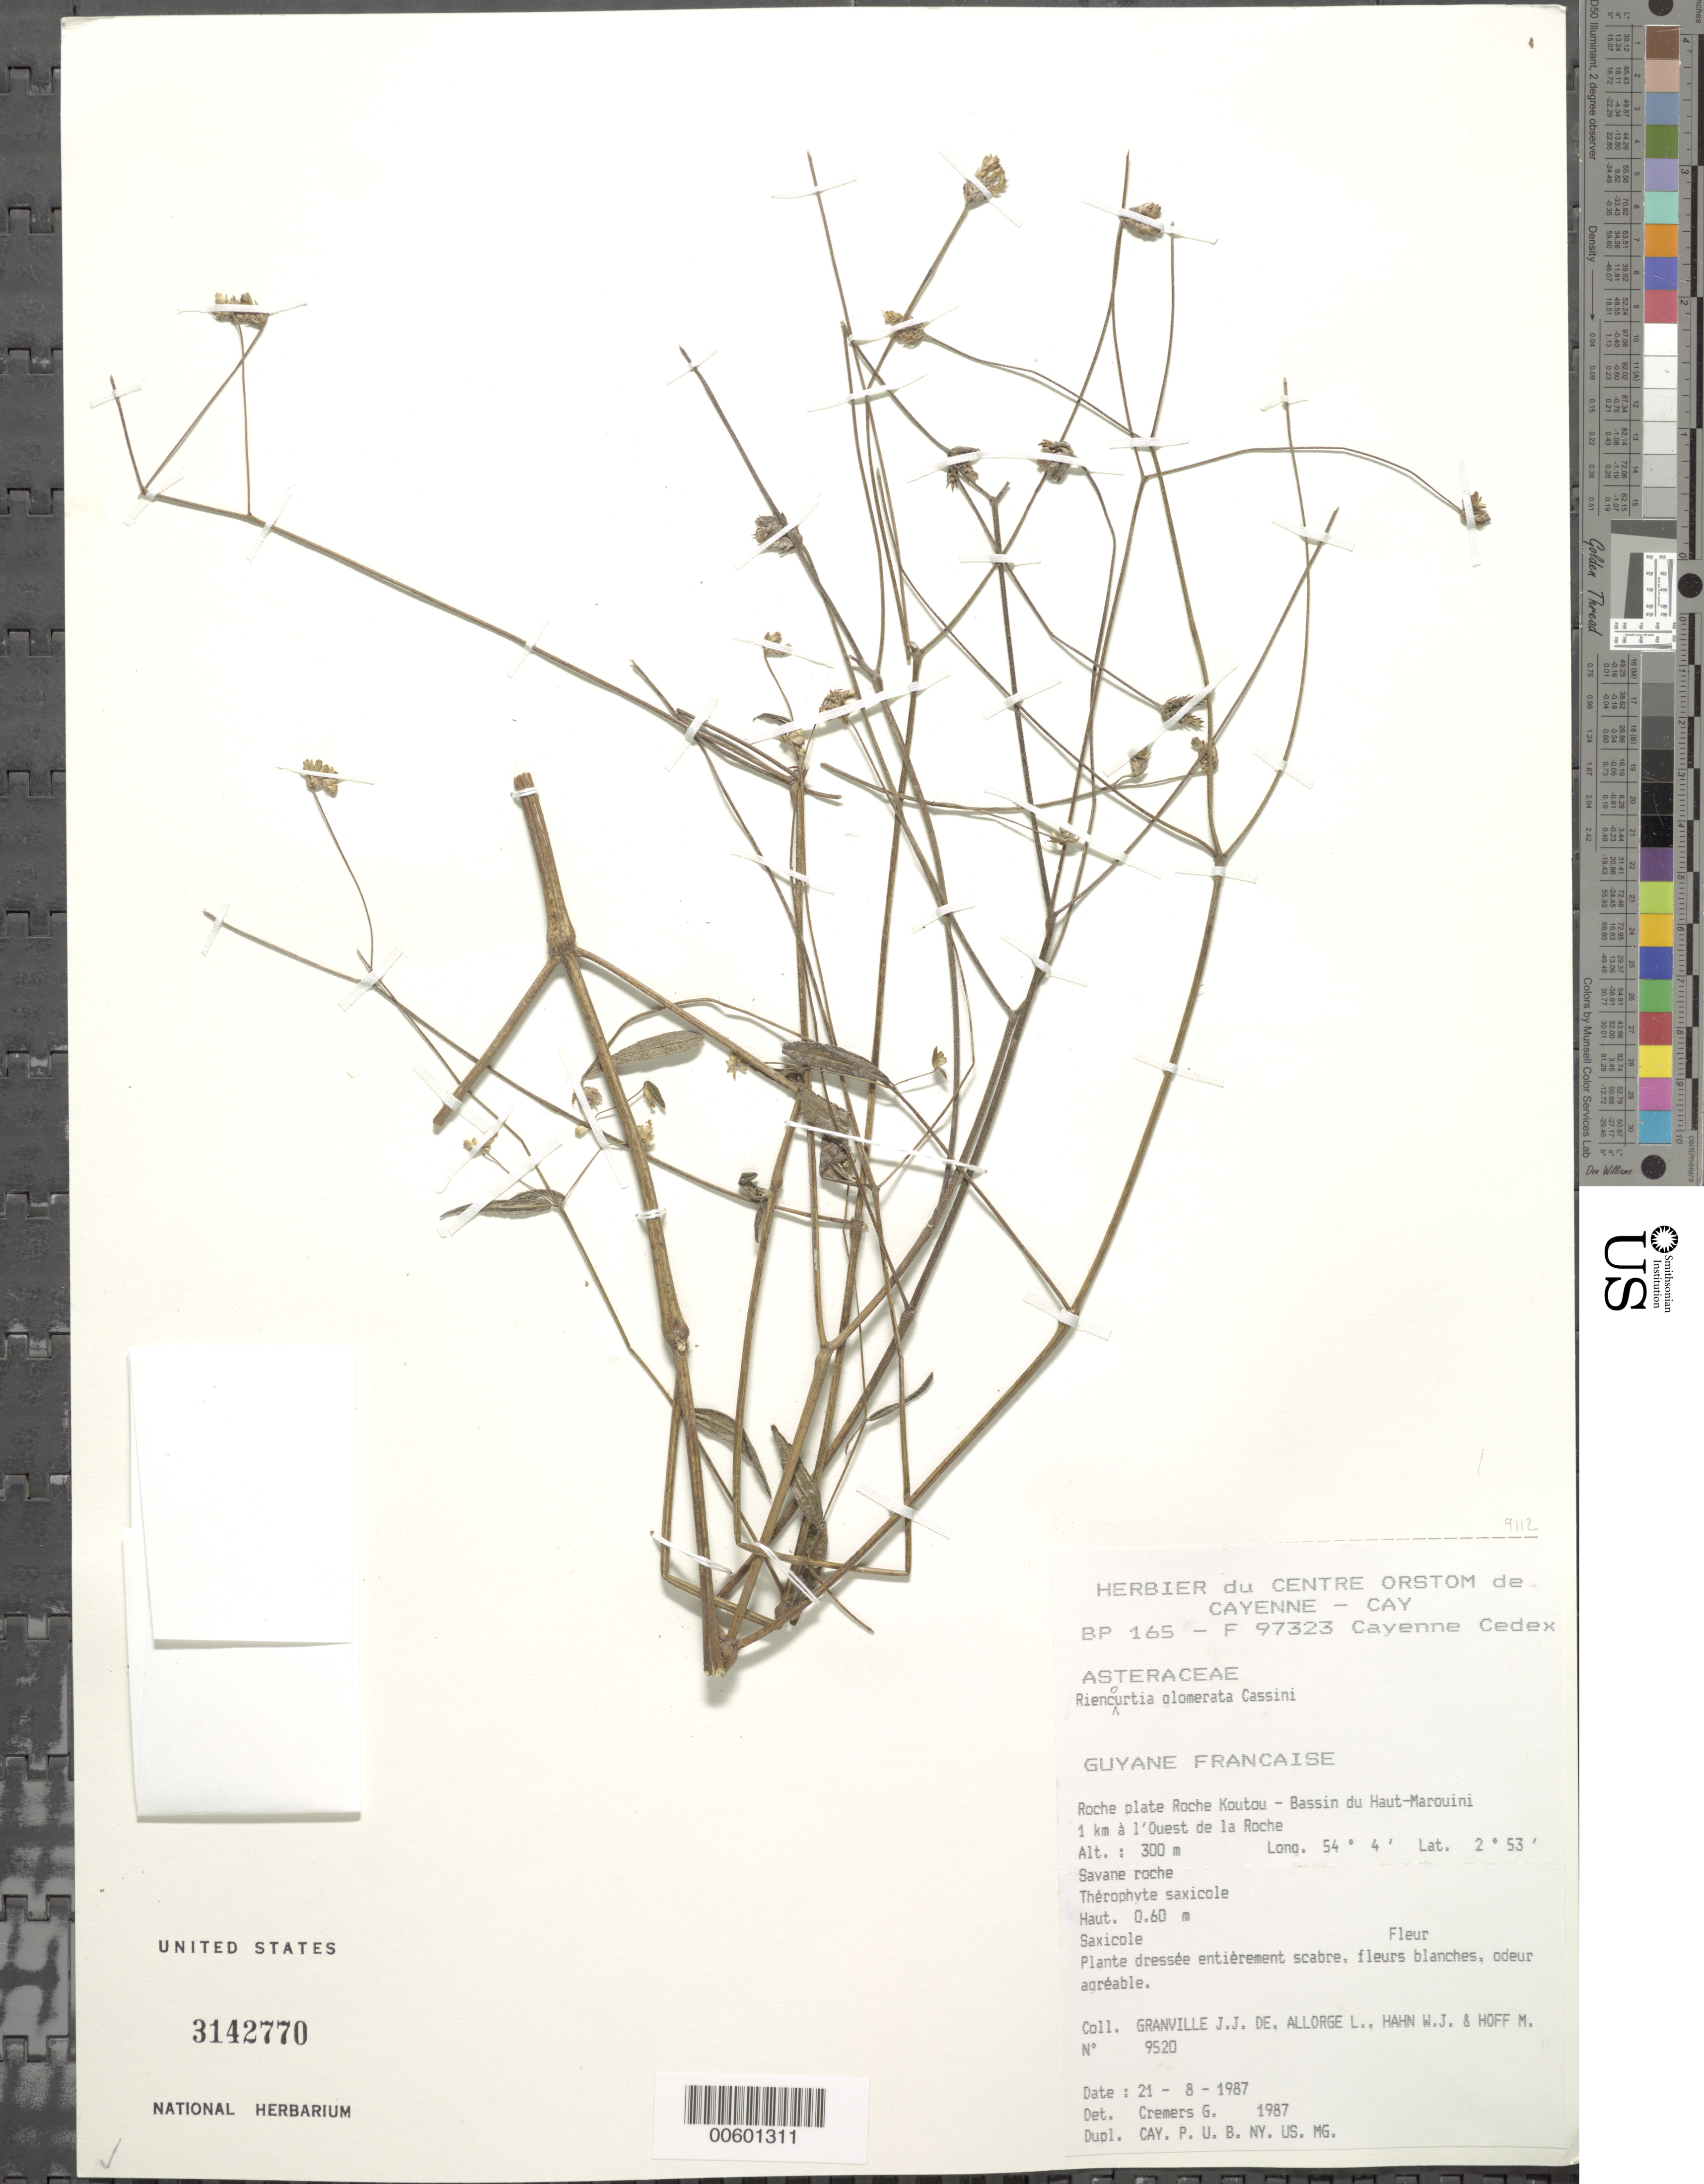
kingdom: Plantae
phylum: Tracheophyta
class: Magnoliopsida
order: Asterales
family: Asteraceae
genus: Riencourtia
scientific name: Riencourtia glomerata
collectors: J.-J. de Granville, L. Allorge, W. J. Hahn & M. Hoff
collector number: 9520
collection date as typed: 21-Aug-87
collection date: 1987-08-21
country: French Guiana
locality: Roche Koutou, Bassin du Haut-Marouini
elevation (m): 300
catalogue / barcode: US 3142770